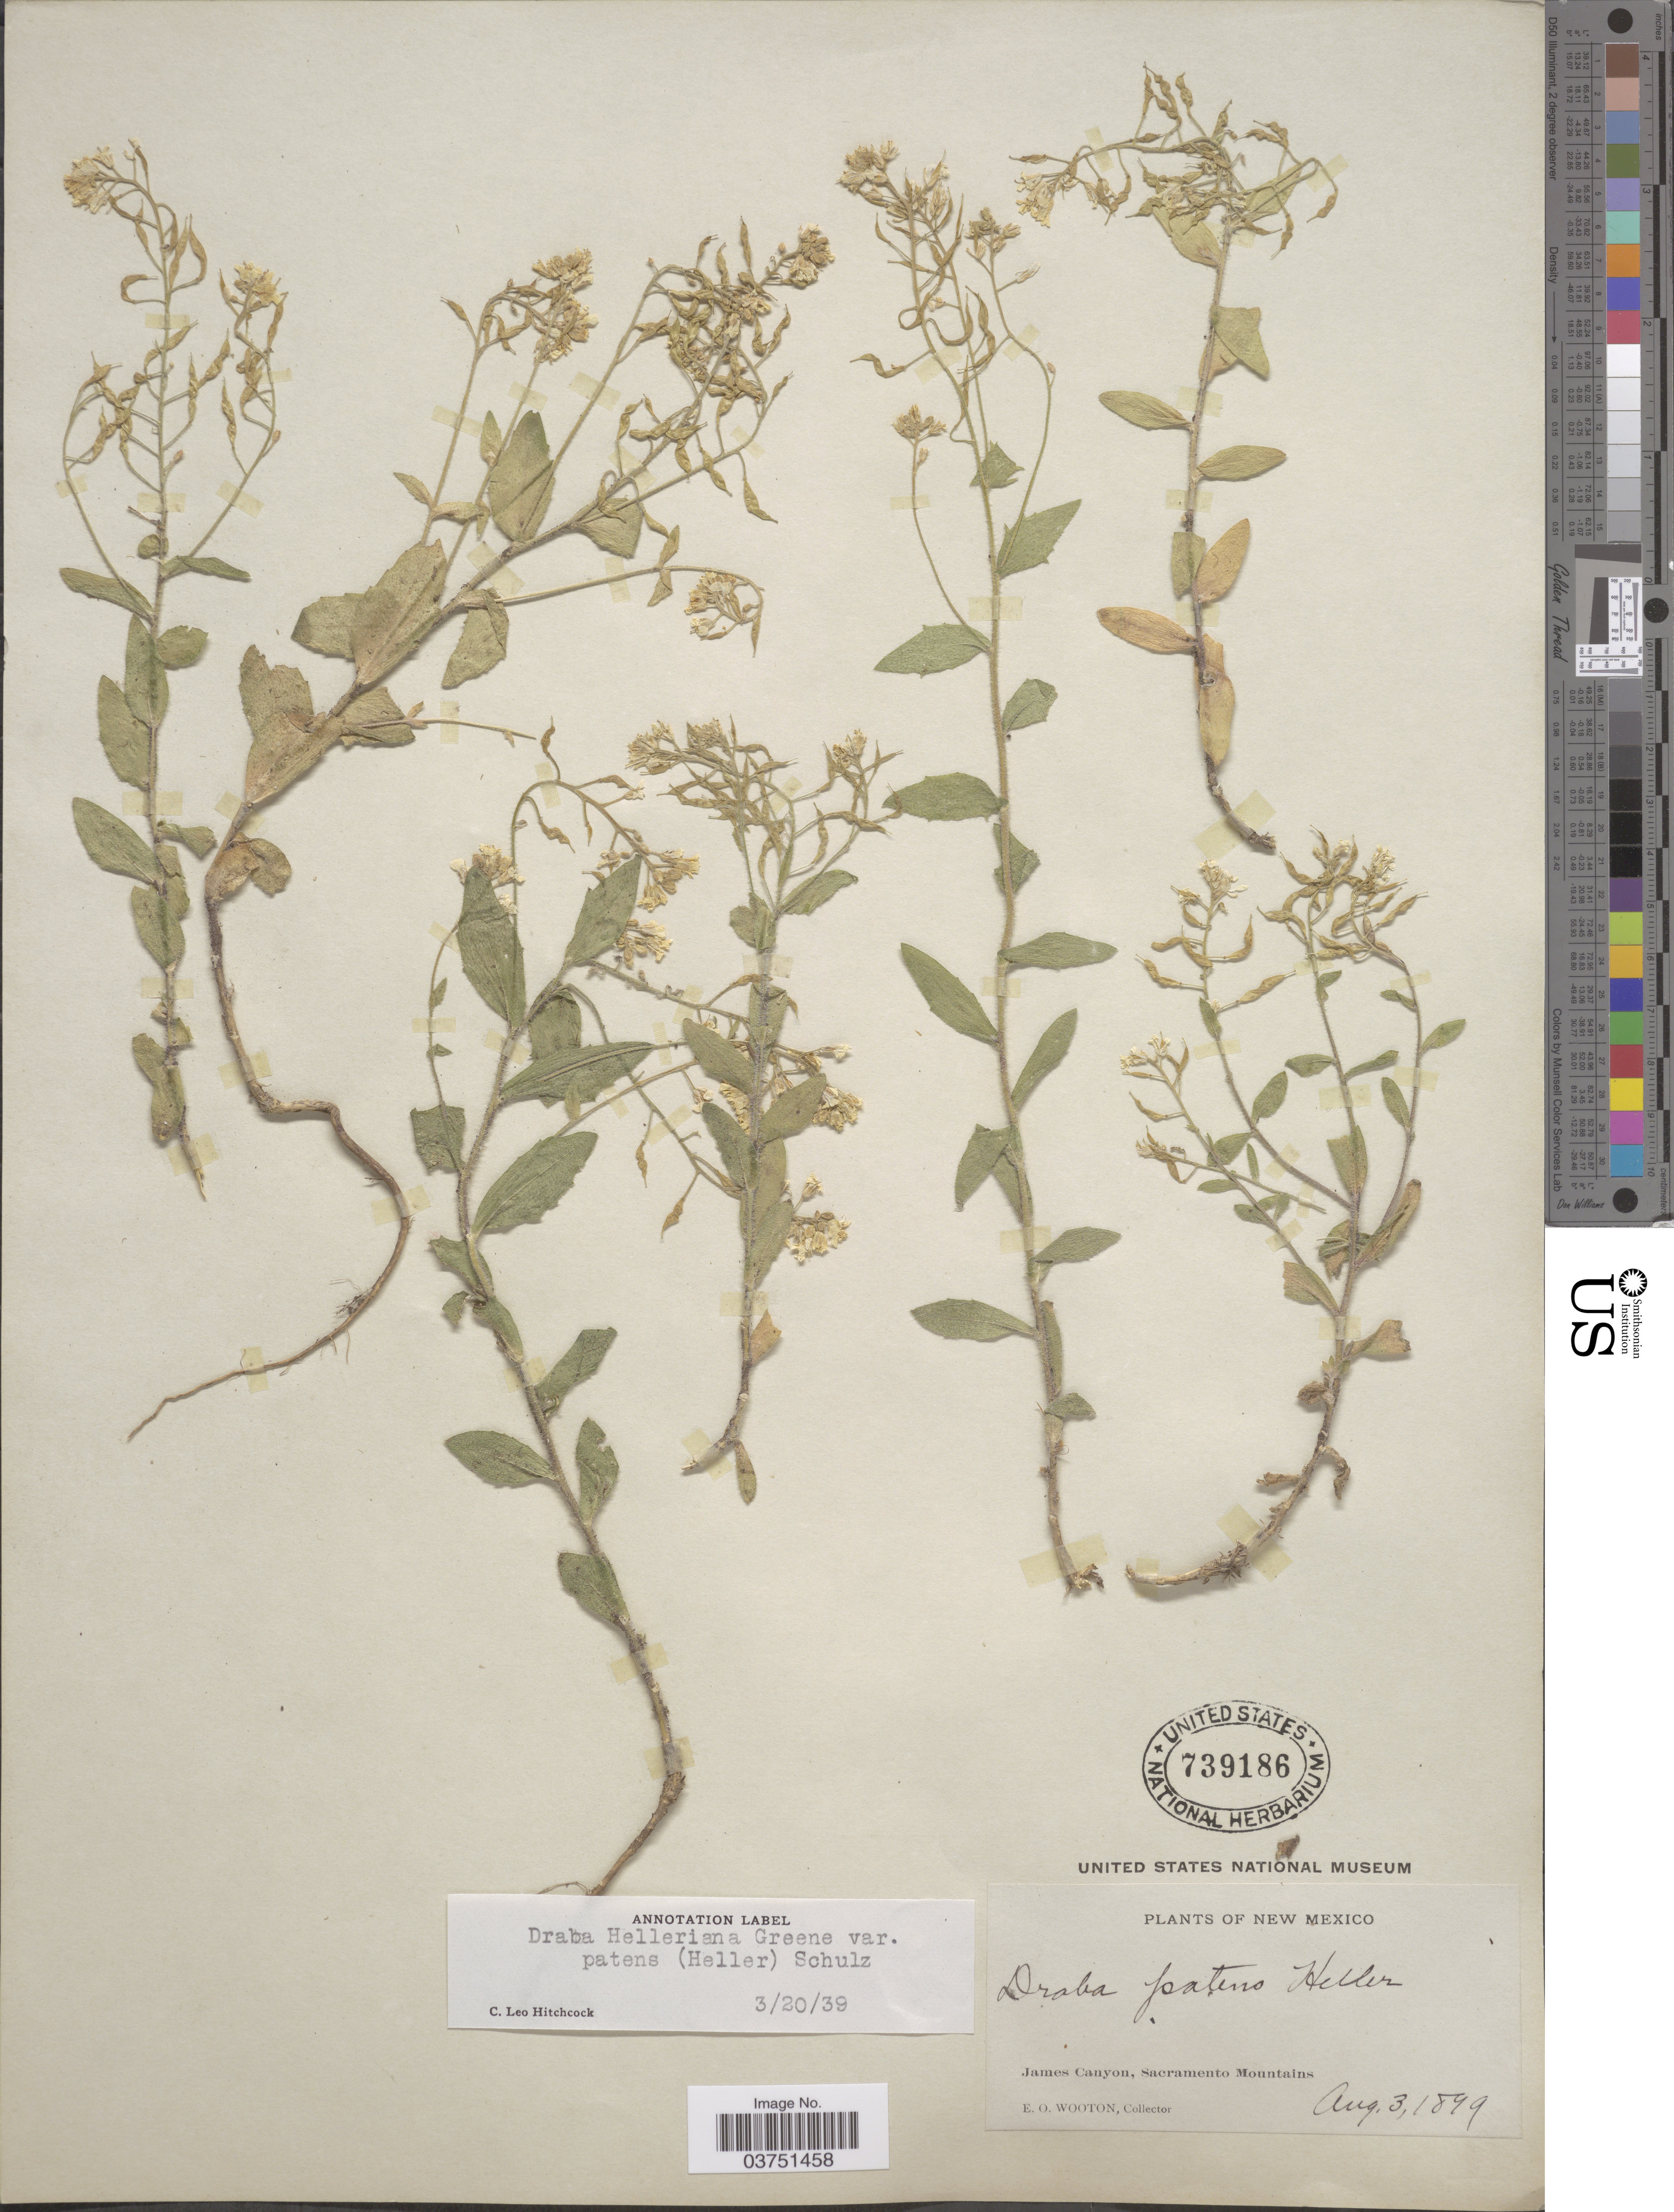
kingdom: Plantae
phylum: Tracheophyta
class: Magnoliopsida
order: Brassicales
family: Brassicaceae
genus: Draba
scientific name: Draba helleriana var. patens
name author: (A. Heller) O.E. Schulz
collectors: E. O. Wooton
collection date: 1899-08-03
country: United States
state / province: New Mexico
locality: James Canyon, Sacramento Mountains.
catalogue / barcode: US 739186